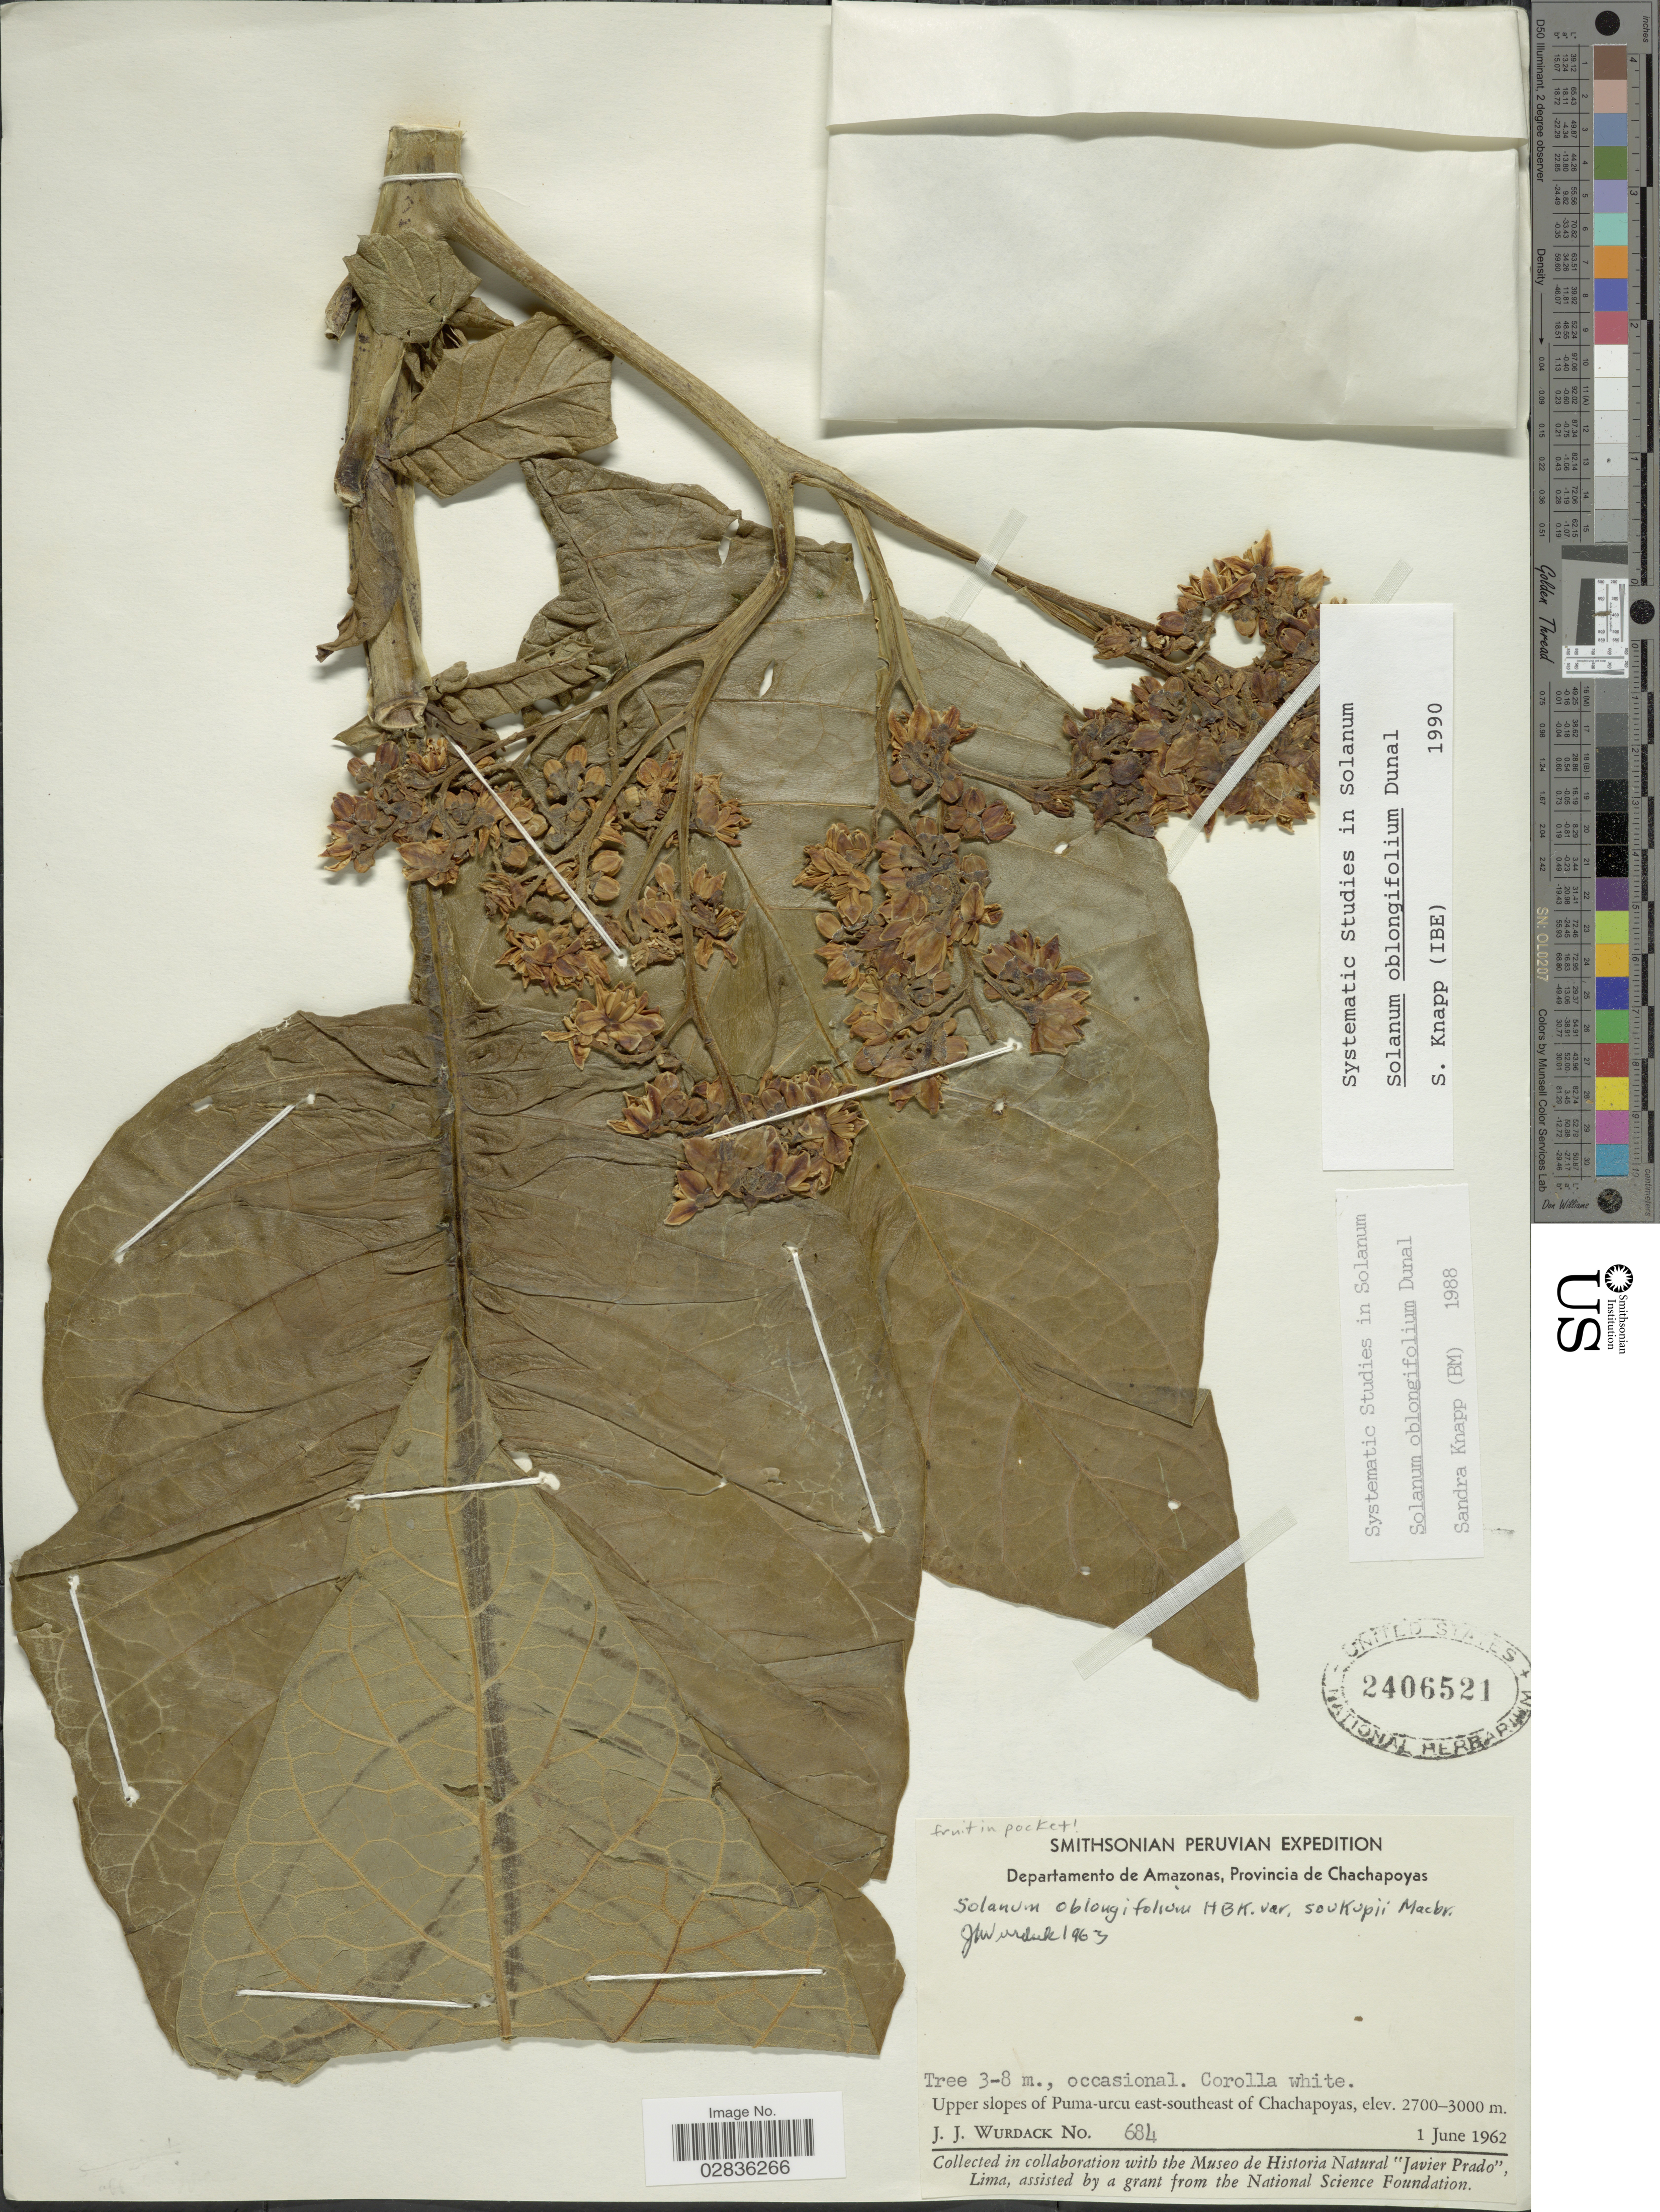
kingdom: Plantae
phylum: Tracheophyta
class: Magnoliopsida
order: Solanales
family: Solanaceae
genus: Solanum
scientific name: Solanum oblongifolium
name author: Duval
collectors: J. J. Wurdack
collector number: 684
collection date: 1962-06-01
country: Peru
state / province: Amazonas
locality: Departamento de Amazonas, Provincia de Chachapoyas. Upper slopes of Puma-urcu east-southeast of Chachapoyas.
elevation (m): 2700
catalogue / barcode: US 2406521